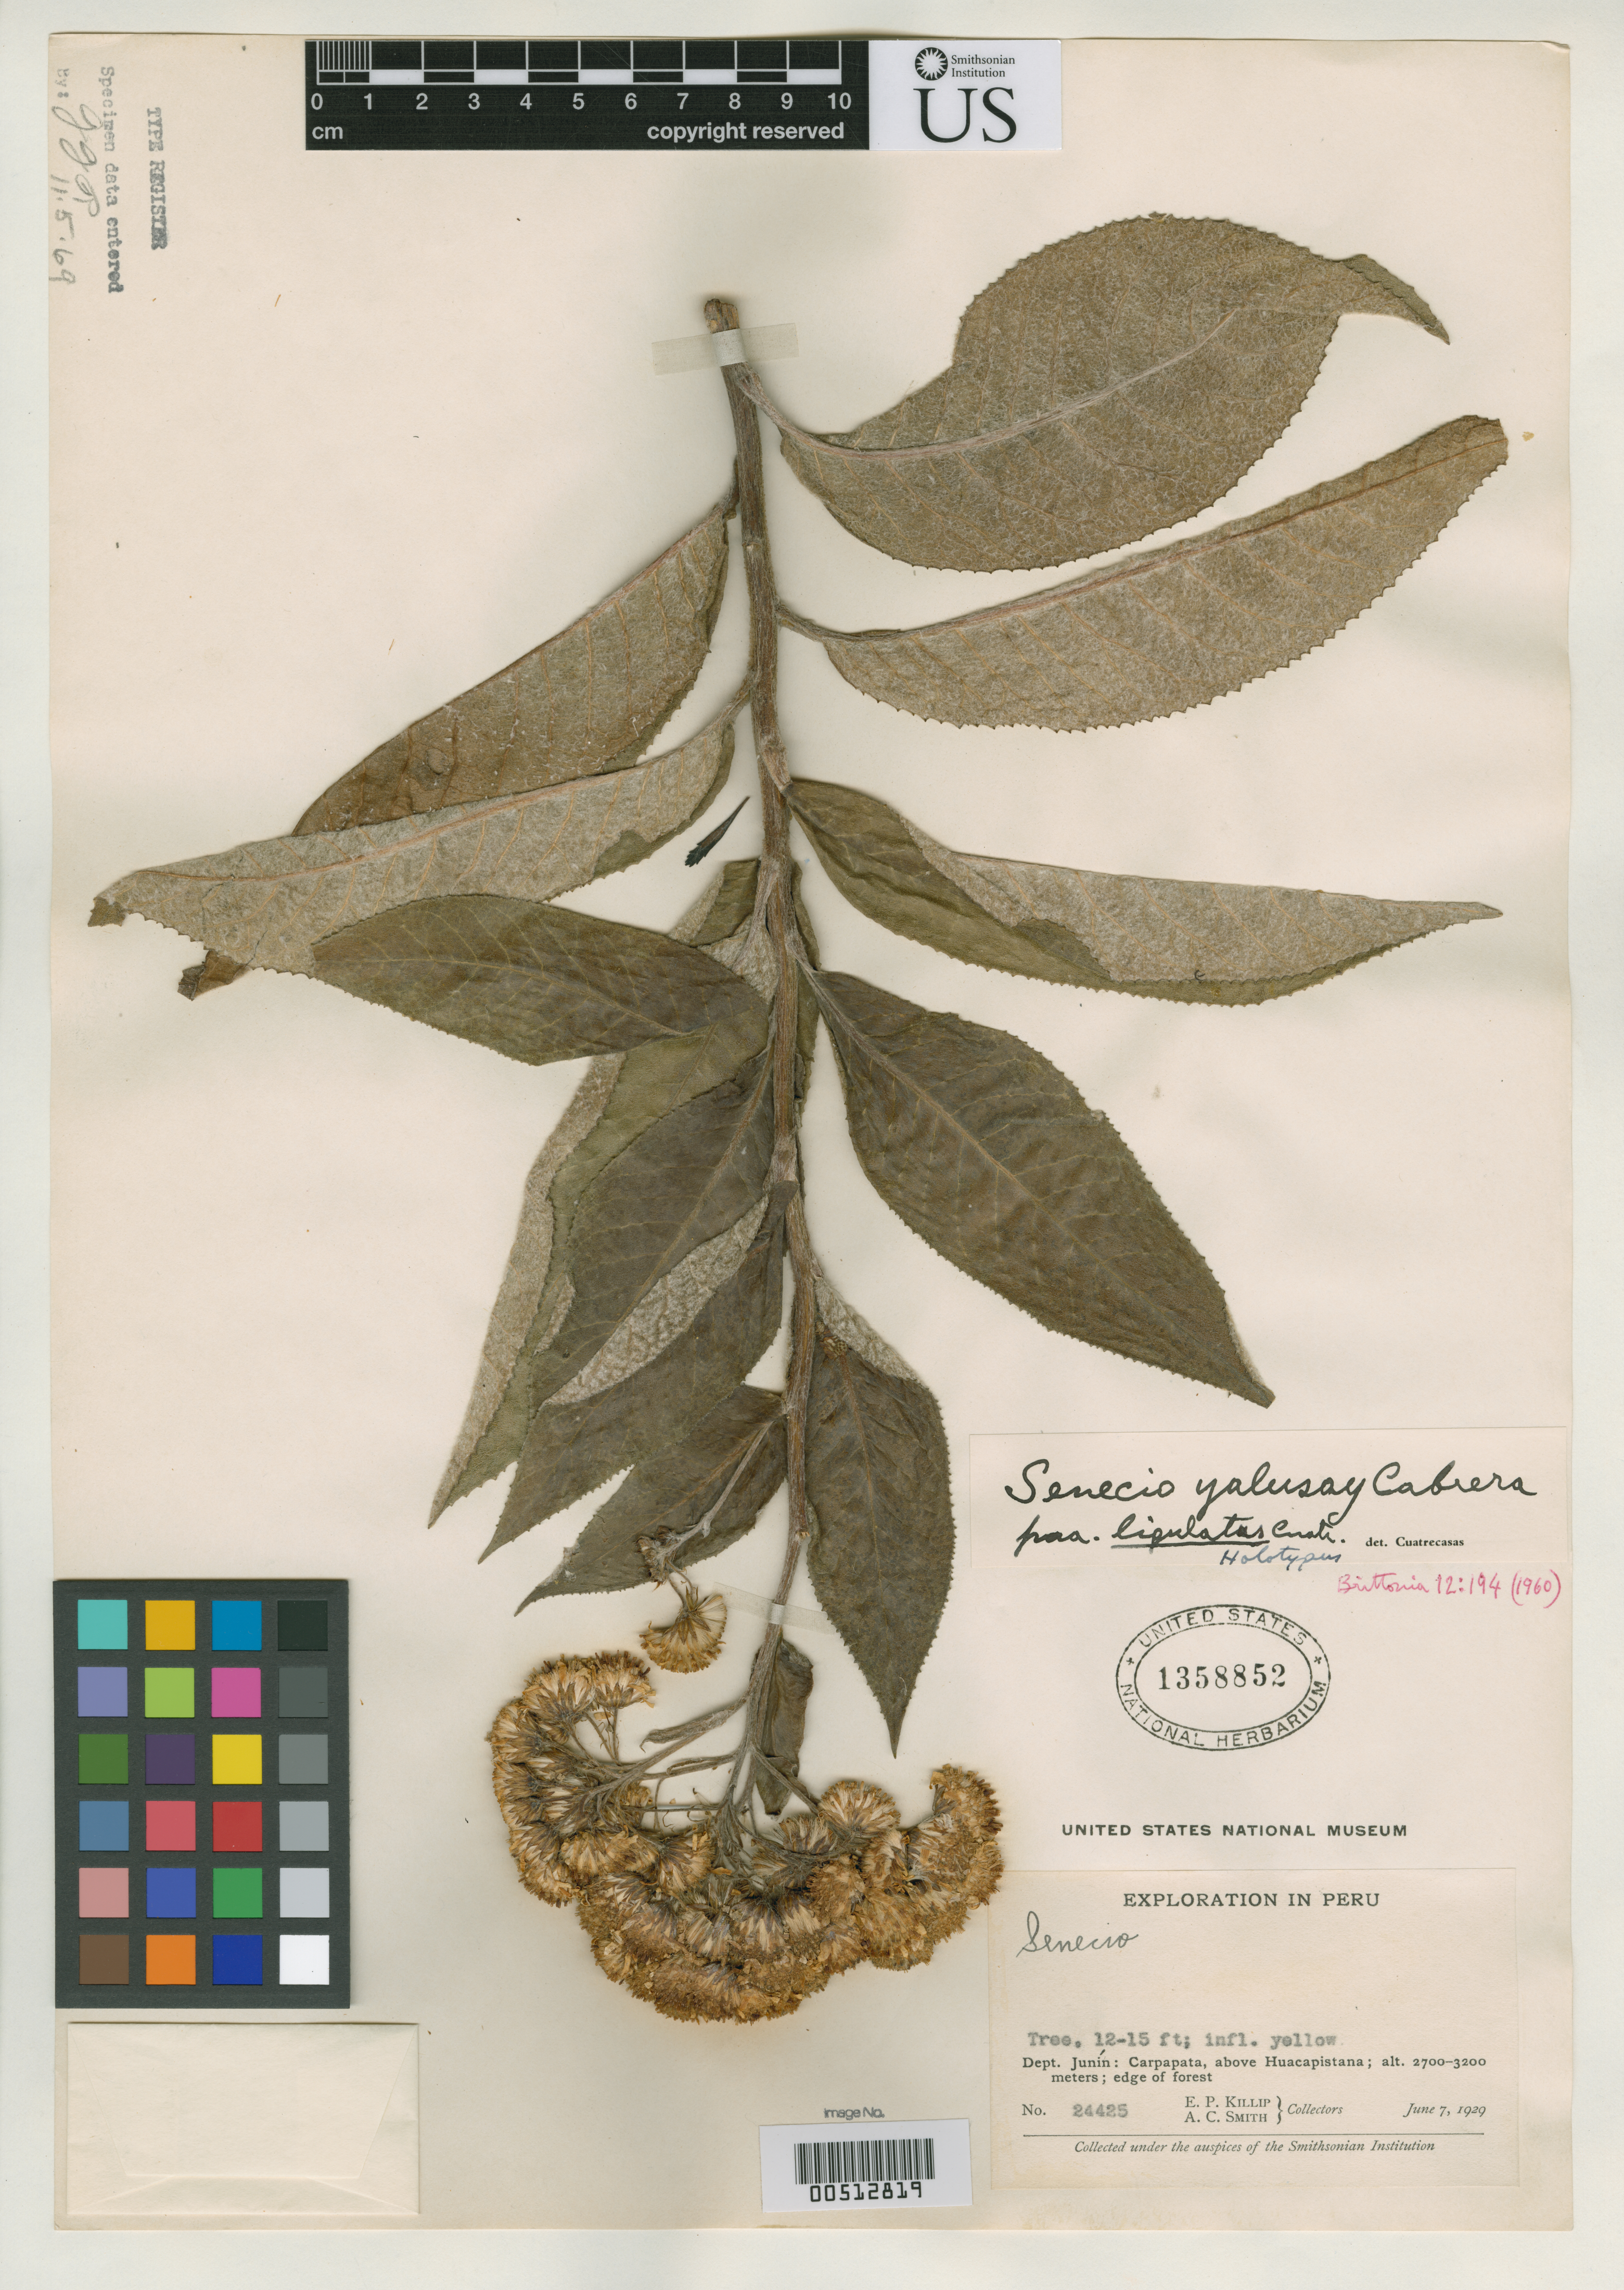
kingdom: Plantae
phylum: Tracheophyta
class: Magnoliopsida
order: Asterales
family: Asteraceae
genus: Senecio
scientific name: Senecio yalusay f. ligulata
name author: Cuatrec.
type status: Holotype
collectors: E. P. Killip & A. C. Smith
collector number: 24425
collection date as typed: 07 Jun 1929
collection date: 1929-06-07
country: Peru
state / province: Junín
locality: Carpapata, above Huacapistana.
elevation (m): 2700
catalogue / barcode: US 1358852